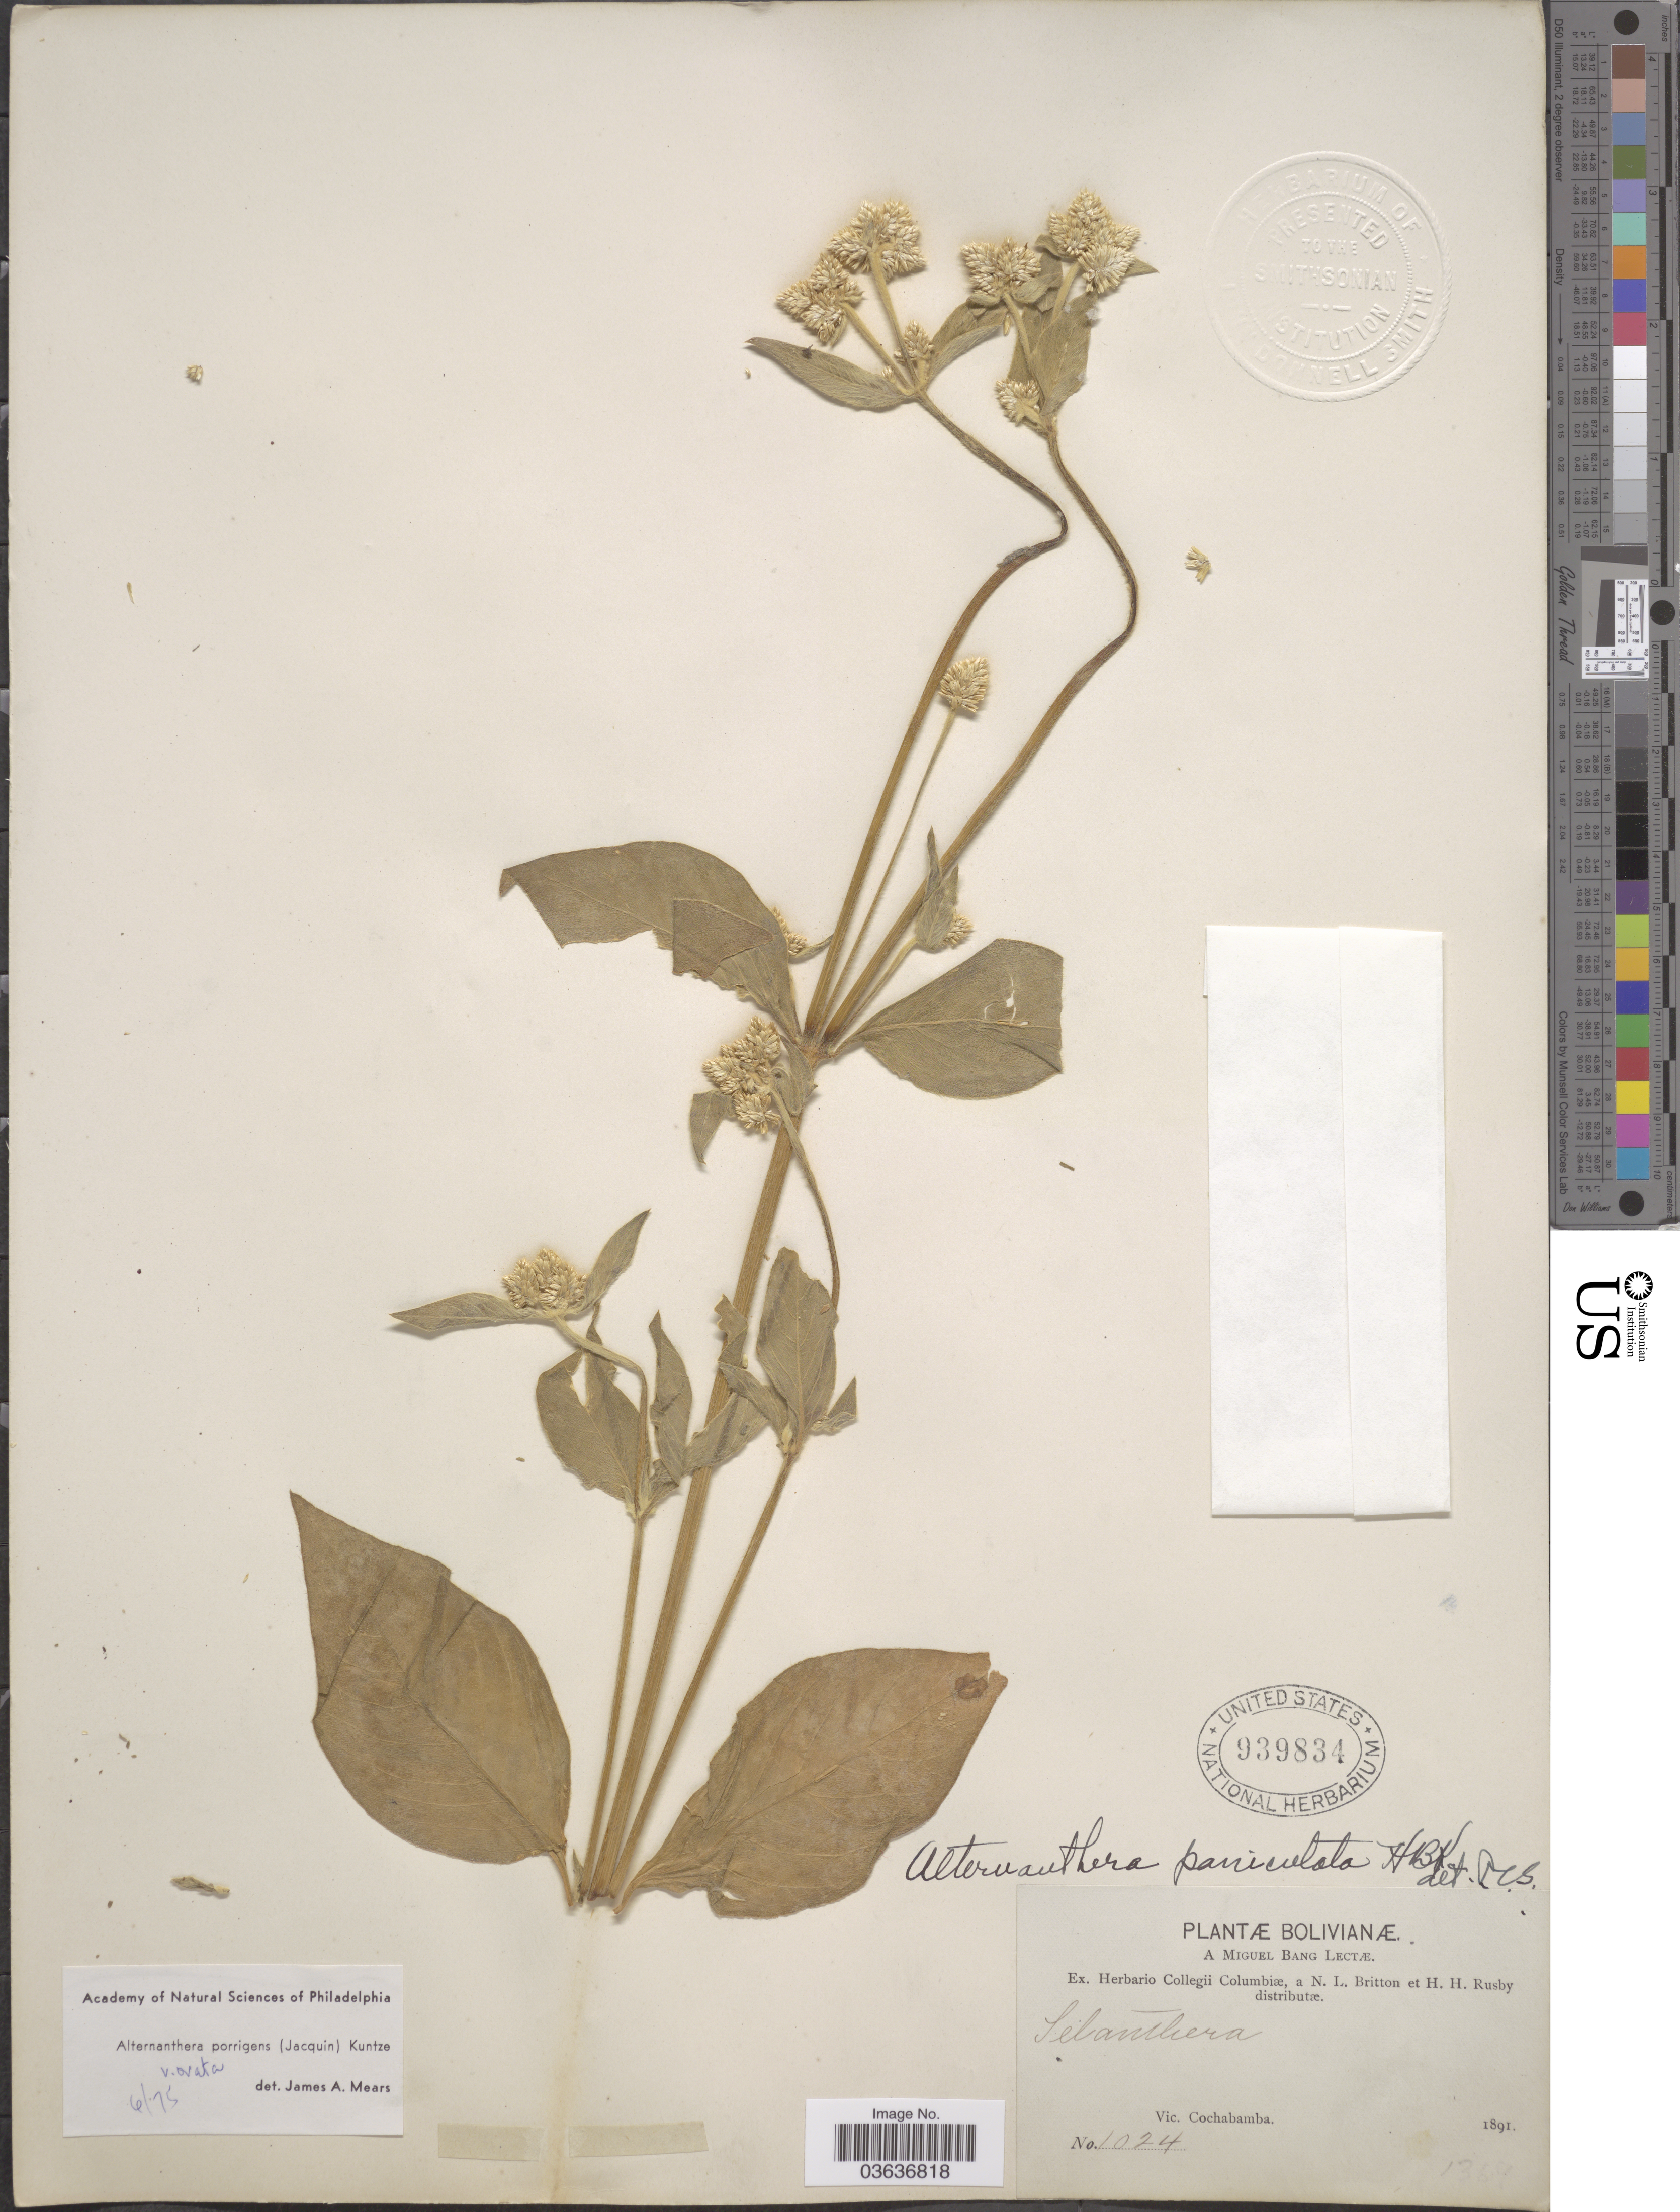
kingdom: Plantae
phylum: Tracheophyta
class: Magnoliopsida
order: Caryophyllales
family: Amaranthaceae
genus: Alternanthera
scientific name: Alternanthera porrigens var. ovata Mears var. nov. ined.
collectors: M. Bang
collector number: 1024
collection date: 1891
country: Bolivia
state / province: Cochabamba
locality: Vic. Cochabamba.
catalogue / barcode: US 939834